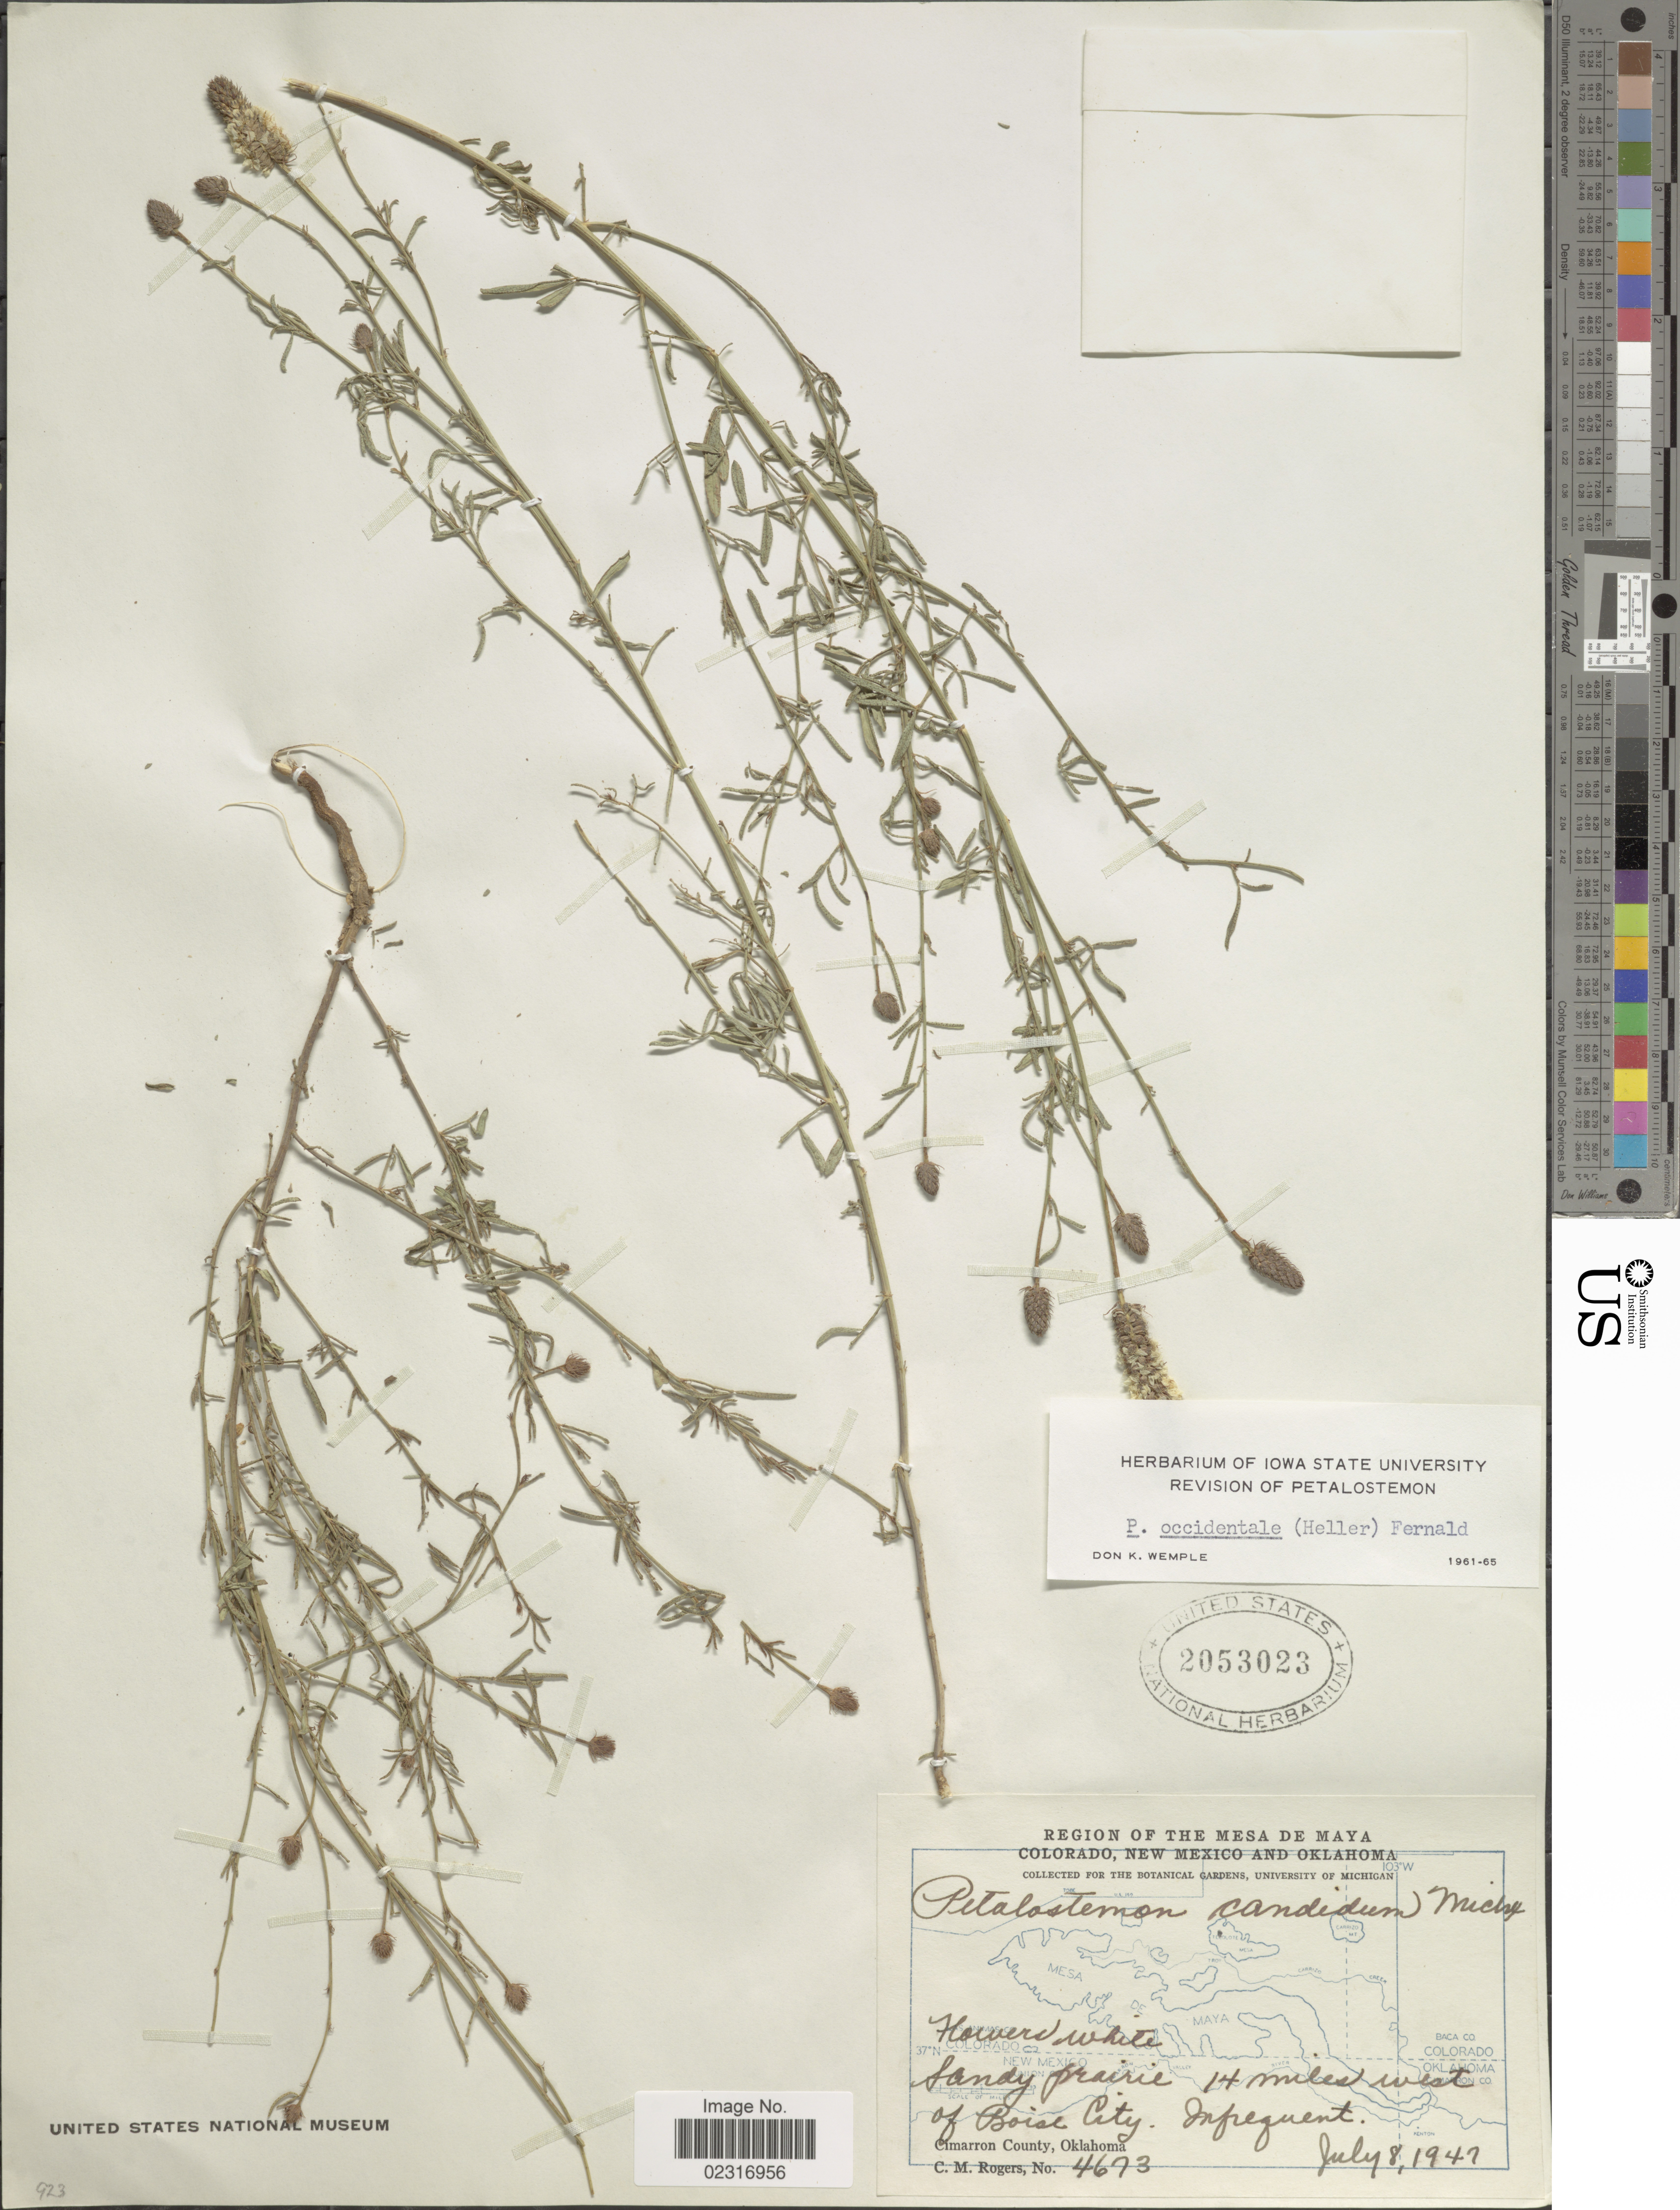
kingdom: Plantae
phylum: Tracheophyta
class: Magnoliopsida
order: Fabales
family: Fabaceae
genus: Dalea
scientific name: Dalea candida var. oligophylla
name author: (Torr) Shinners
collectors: C. M. Rogers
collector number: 4673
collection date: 1947-07-08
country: United States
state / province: Oklahoma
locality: Region of the Mesa de Maya. 14 miles west of Boise City. Cimarron County.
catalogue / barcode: US 2053023